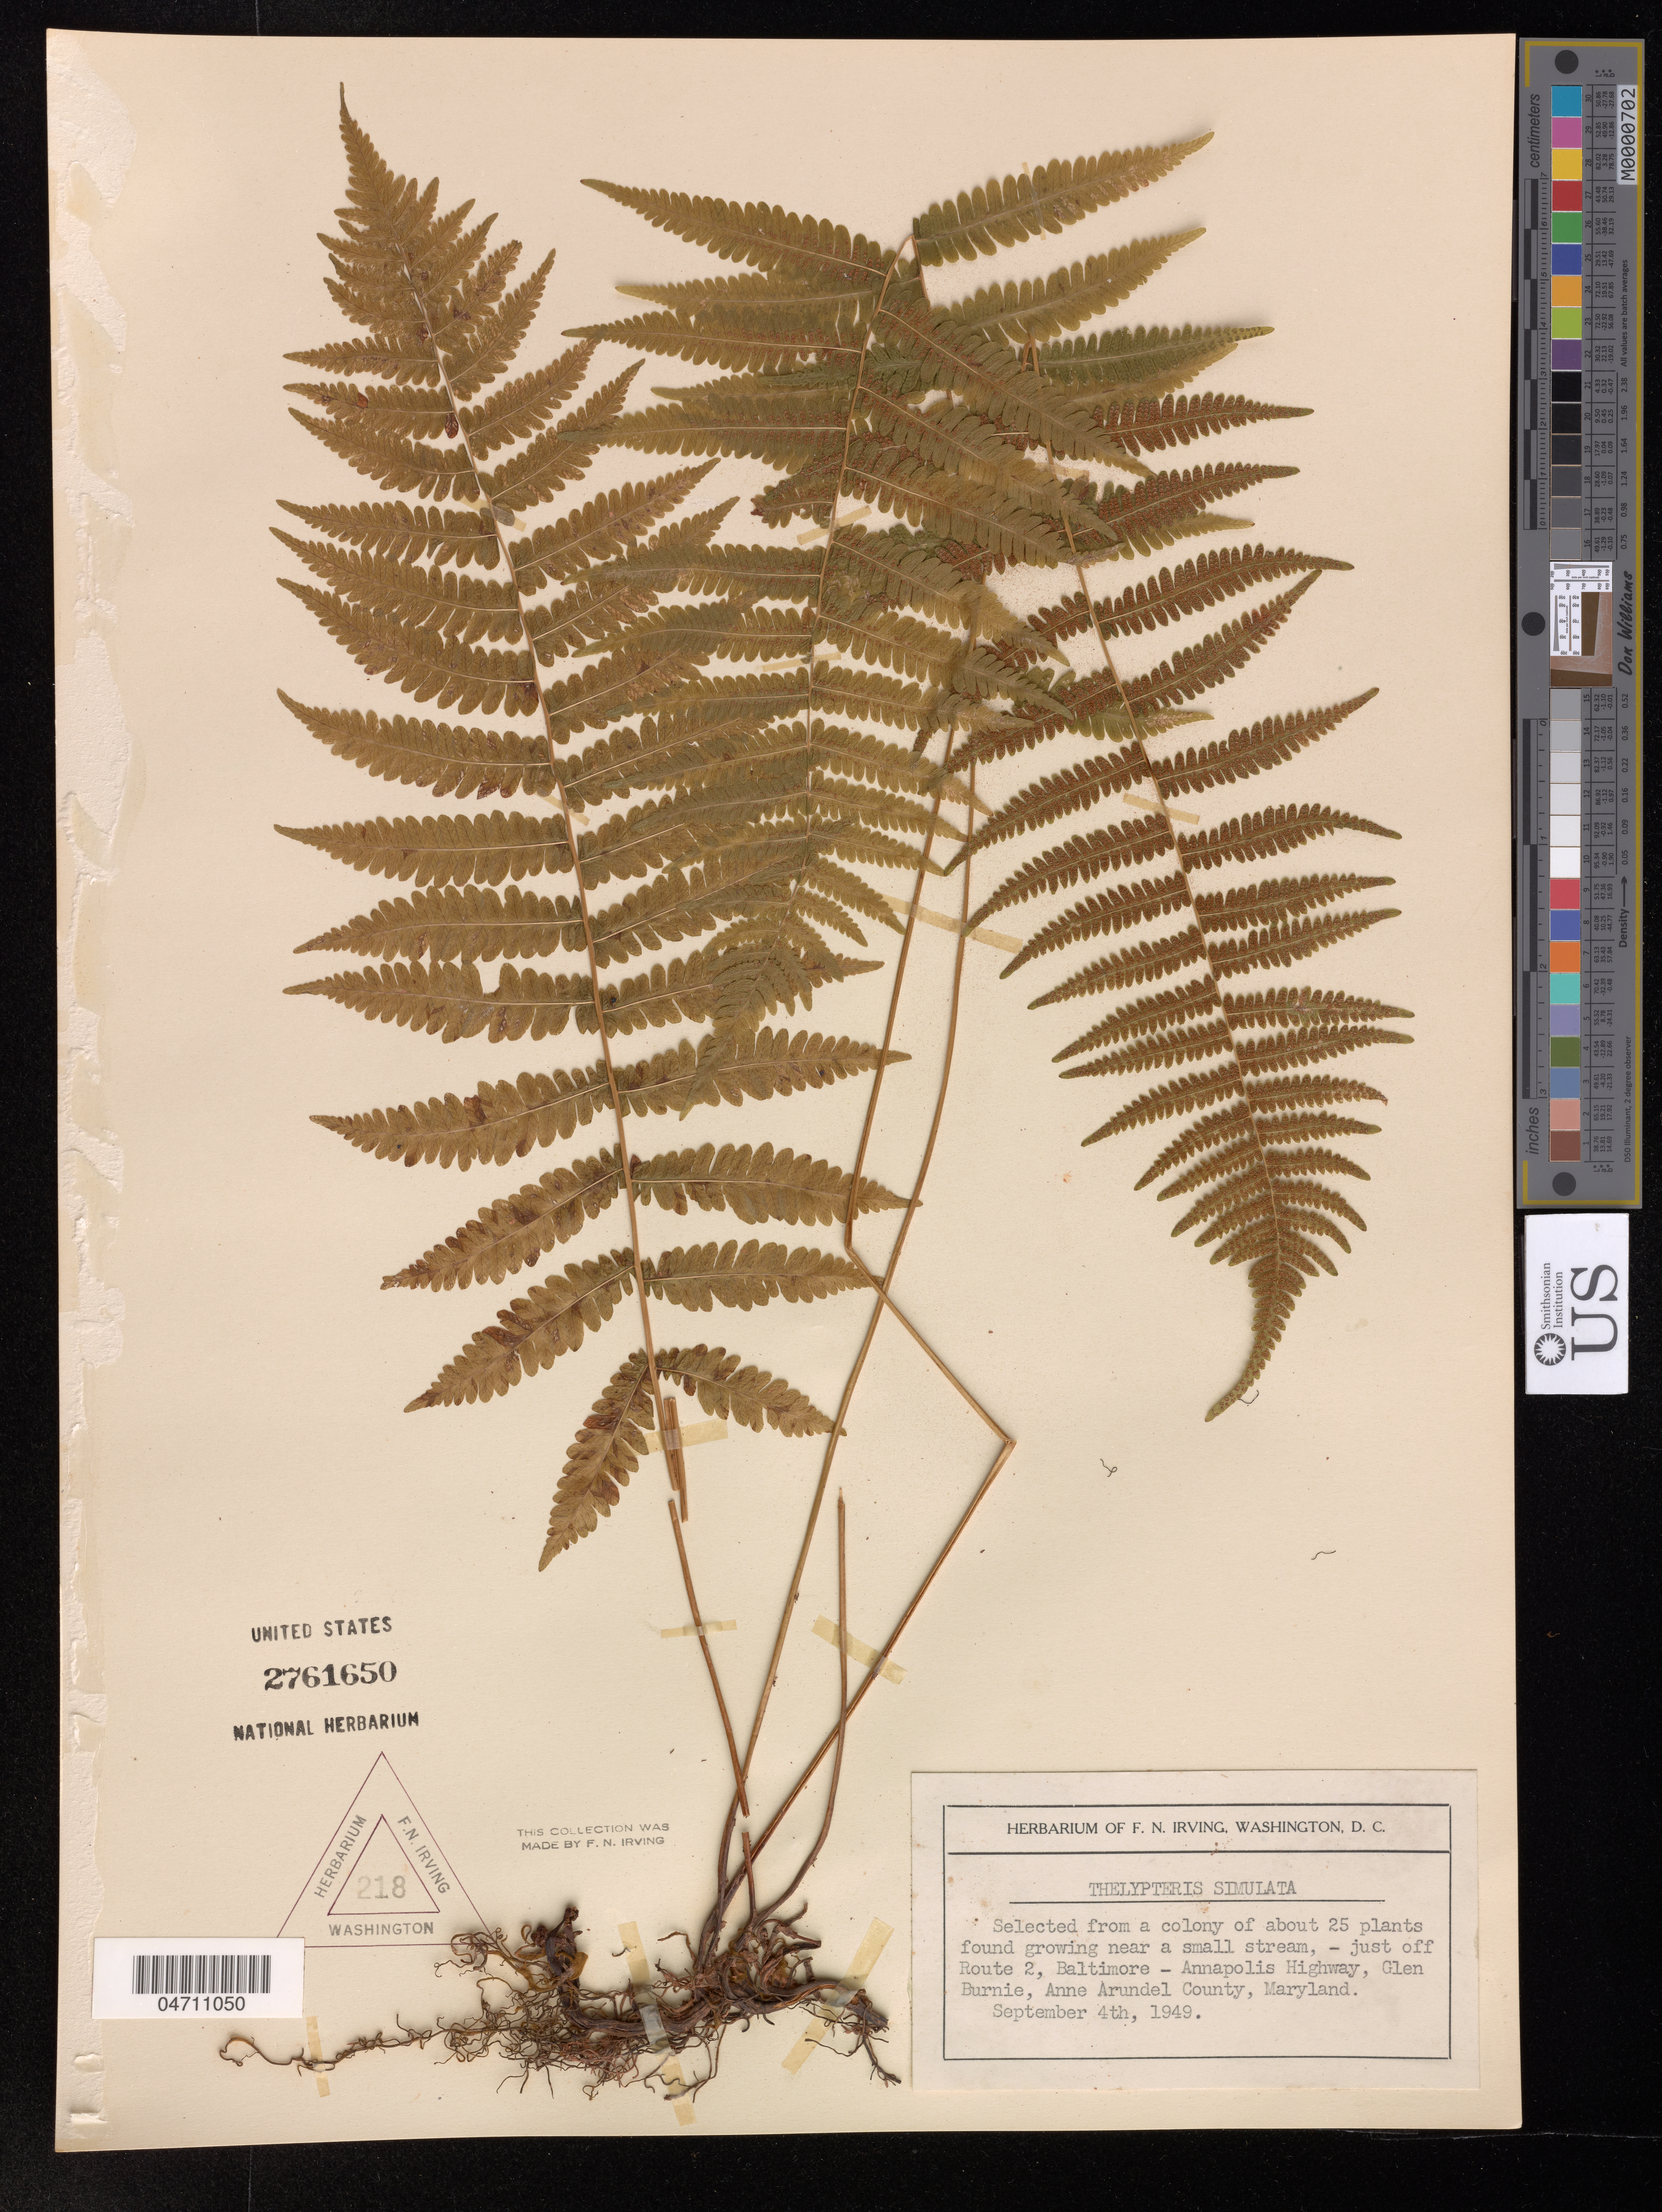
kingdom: Plantae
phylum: Tracheophyta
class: Polypodiopsida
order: Polypodiales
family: Thelypteridaceae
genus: Thelypteris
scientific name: Thelypteris simulata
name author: (Davenp.) Nieuwl.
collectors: F. Irving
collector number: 218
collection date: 1949-09-04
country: United States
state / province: Maryland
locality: Route 2, Baltimore-Annapolis Highway, Glen Burnie, Anne Arundel County.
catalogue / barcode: US 2761650